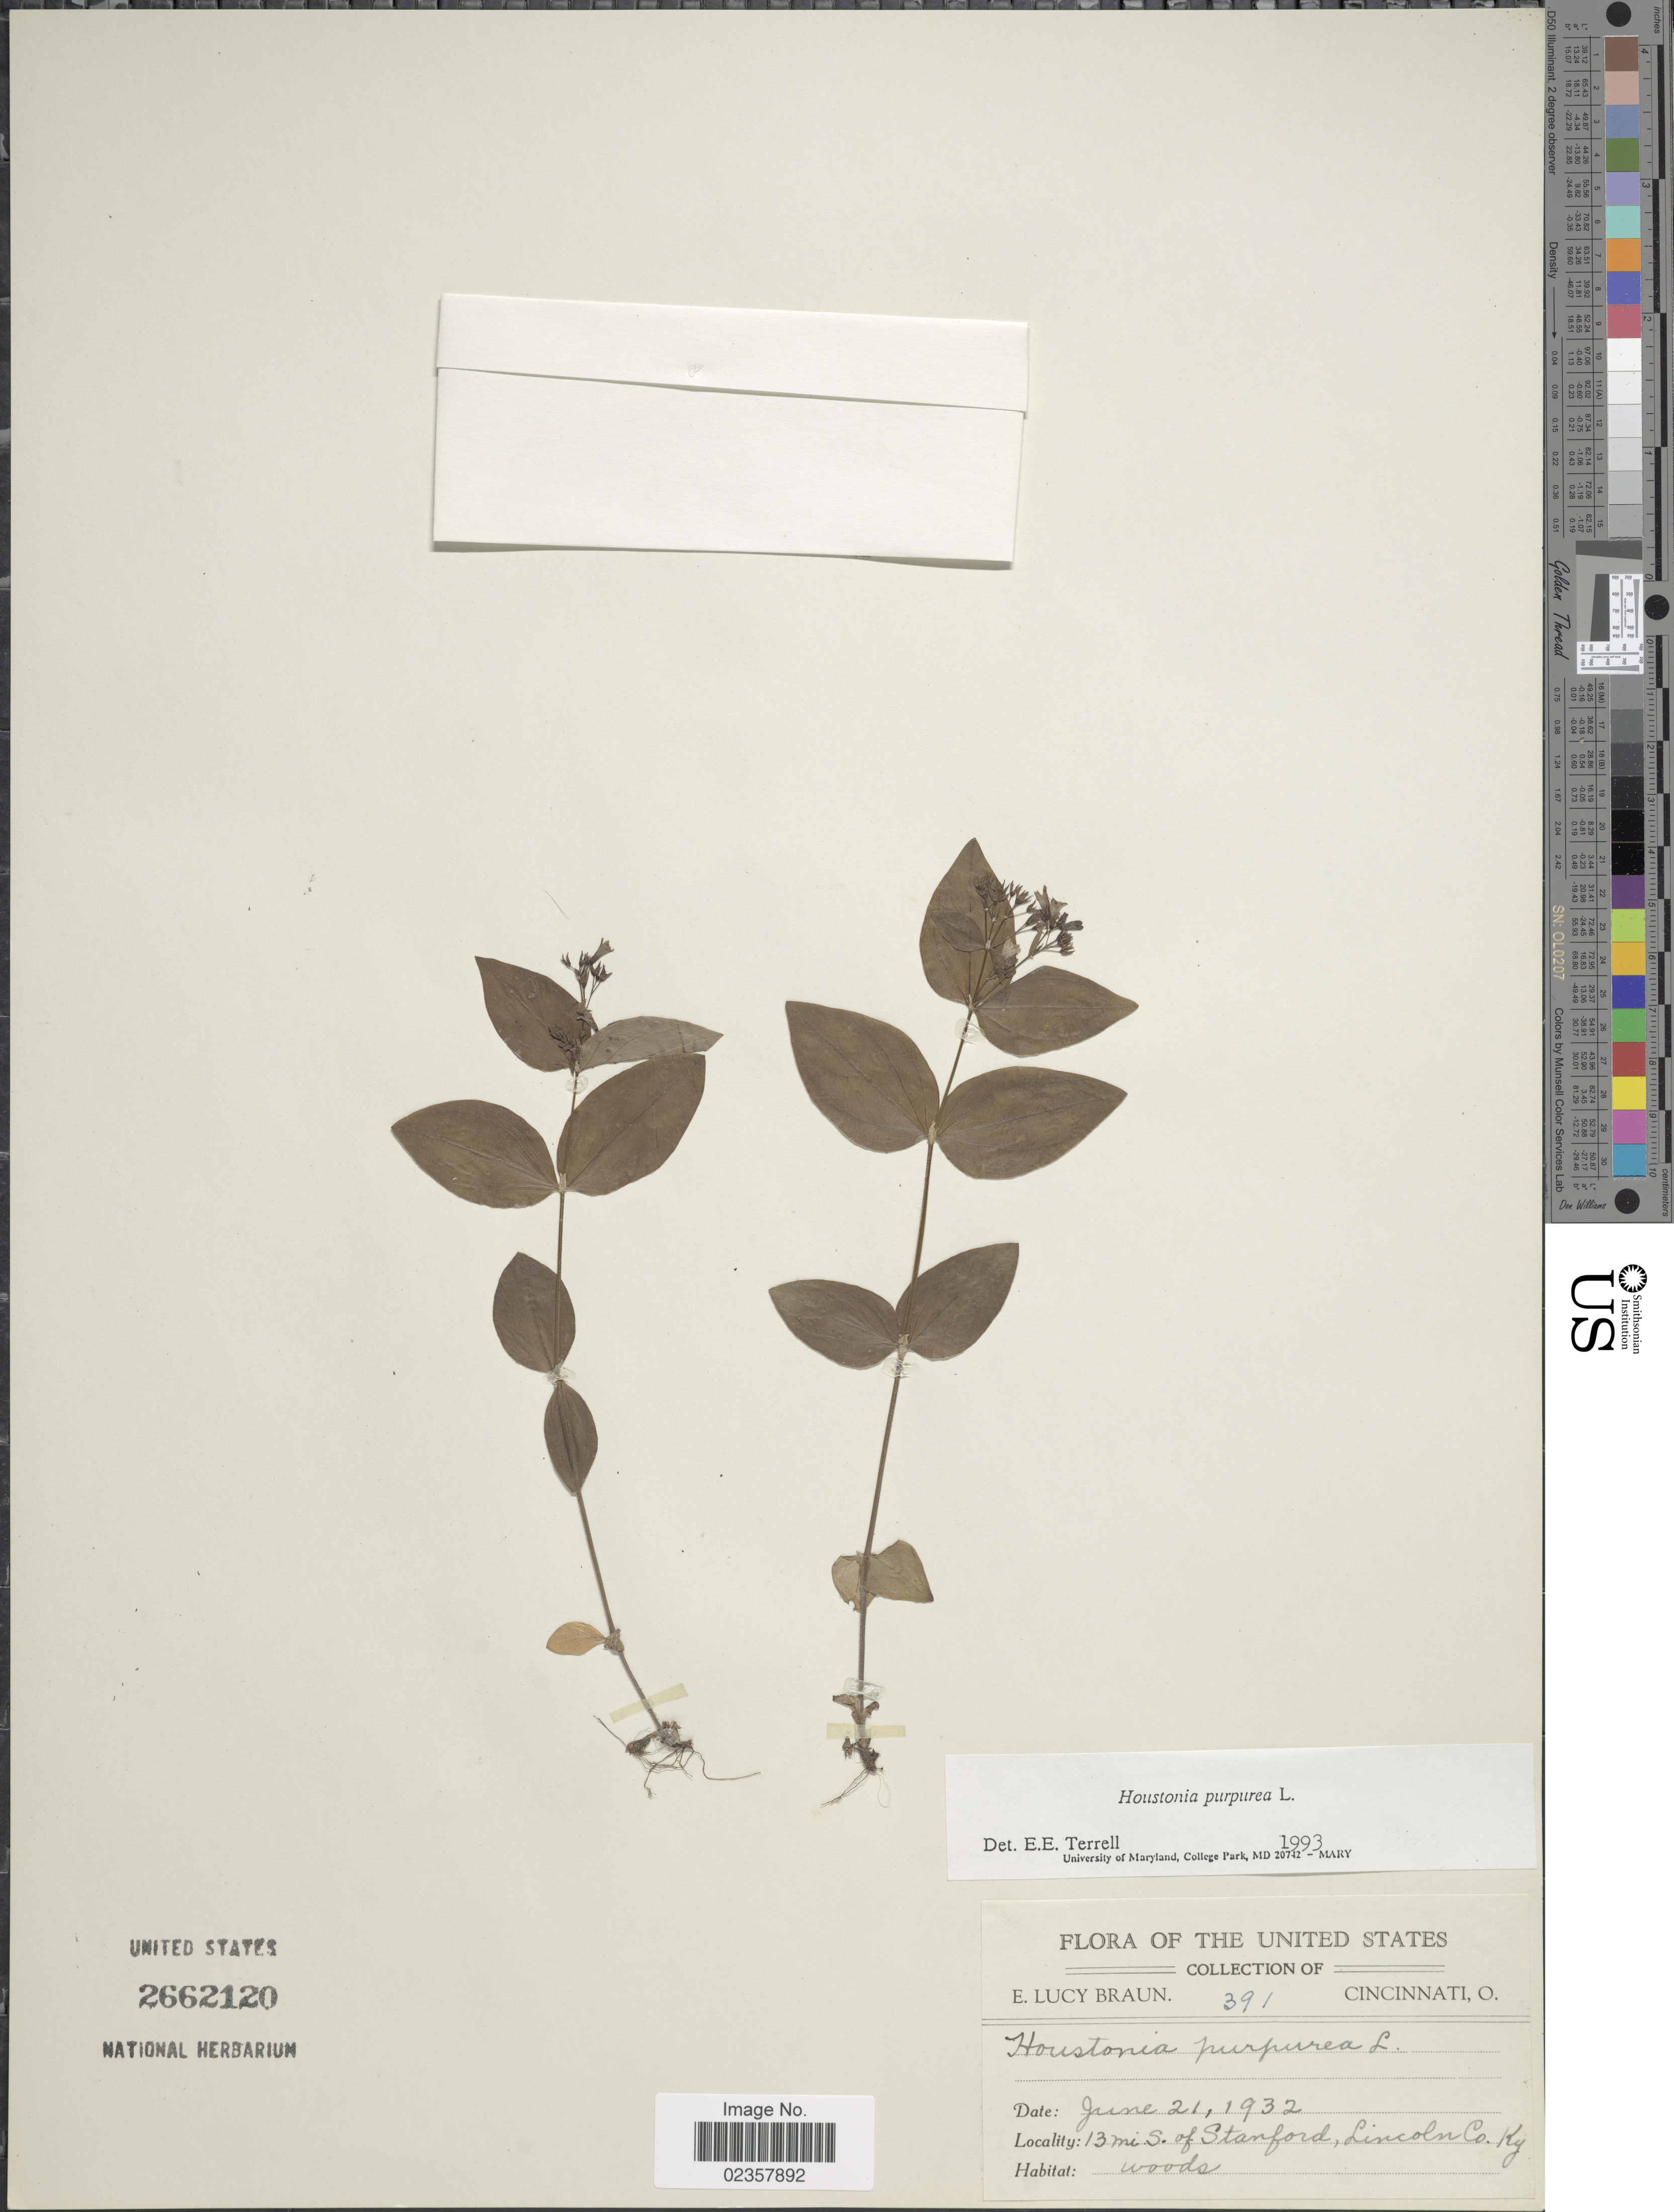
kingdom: Plantae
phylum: Tracheophyta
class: Magnoliopsida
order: Gentianales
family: Rubiaceae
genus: Houstonia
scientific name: Houstonia purpurea var. purpurea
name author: L.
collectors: E. L. Braun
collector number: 391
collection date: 1932-06-21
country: United States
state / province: Kentucky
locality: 13 mi S. of Stanford, Lincoln Co. Ky.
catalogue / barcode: US 2662120